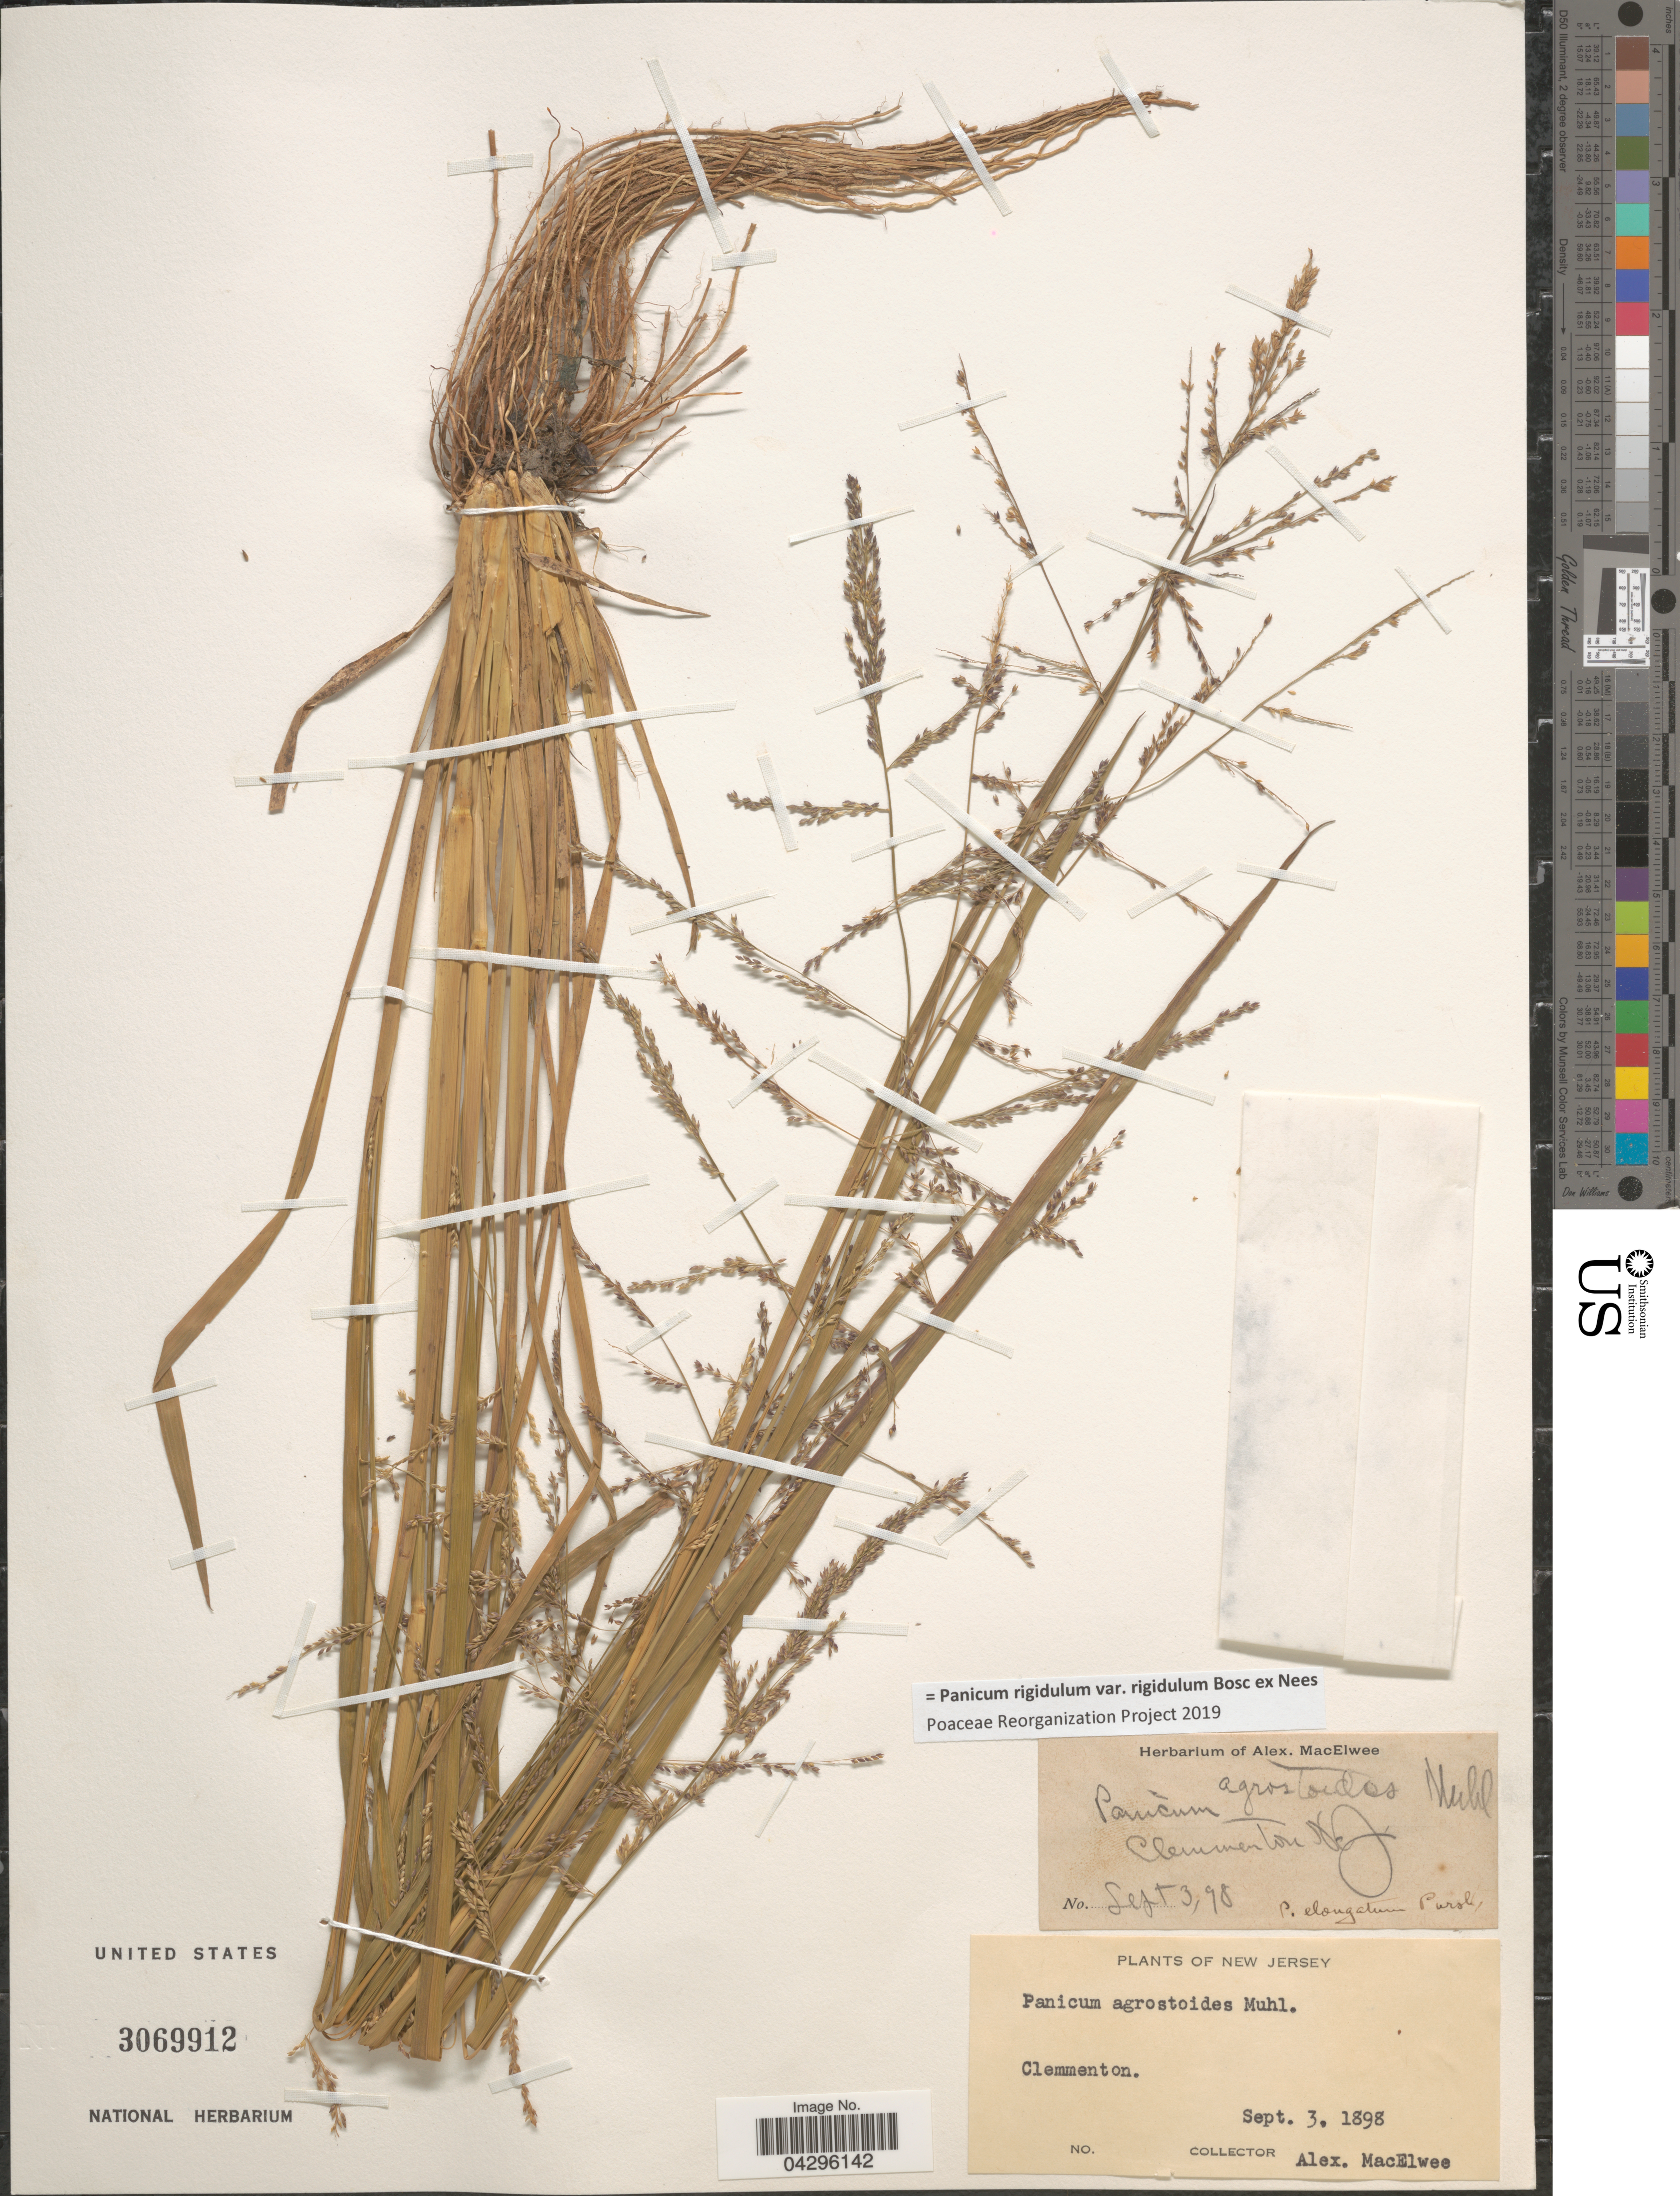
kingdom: Plantae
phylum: Tracheophyta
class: Liliopsida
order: Poales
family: Poaceae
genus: Panicum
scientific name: Panicum rigidulum var. rigidulum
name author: Bosc ex Nees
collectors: A. MacElwee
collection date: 1898-09-03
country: United States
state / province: New Jersey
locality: Clemmenton.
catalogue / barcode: US 3069912